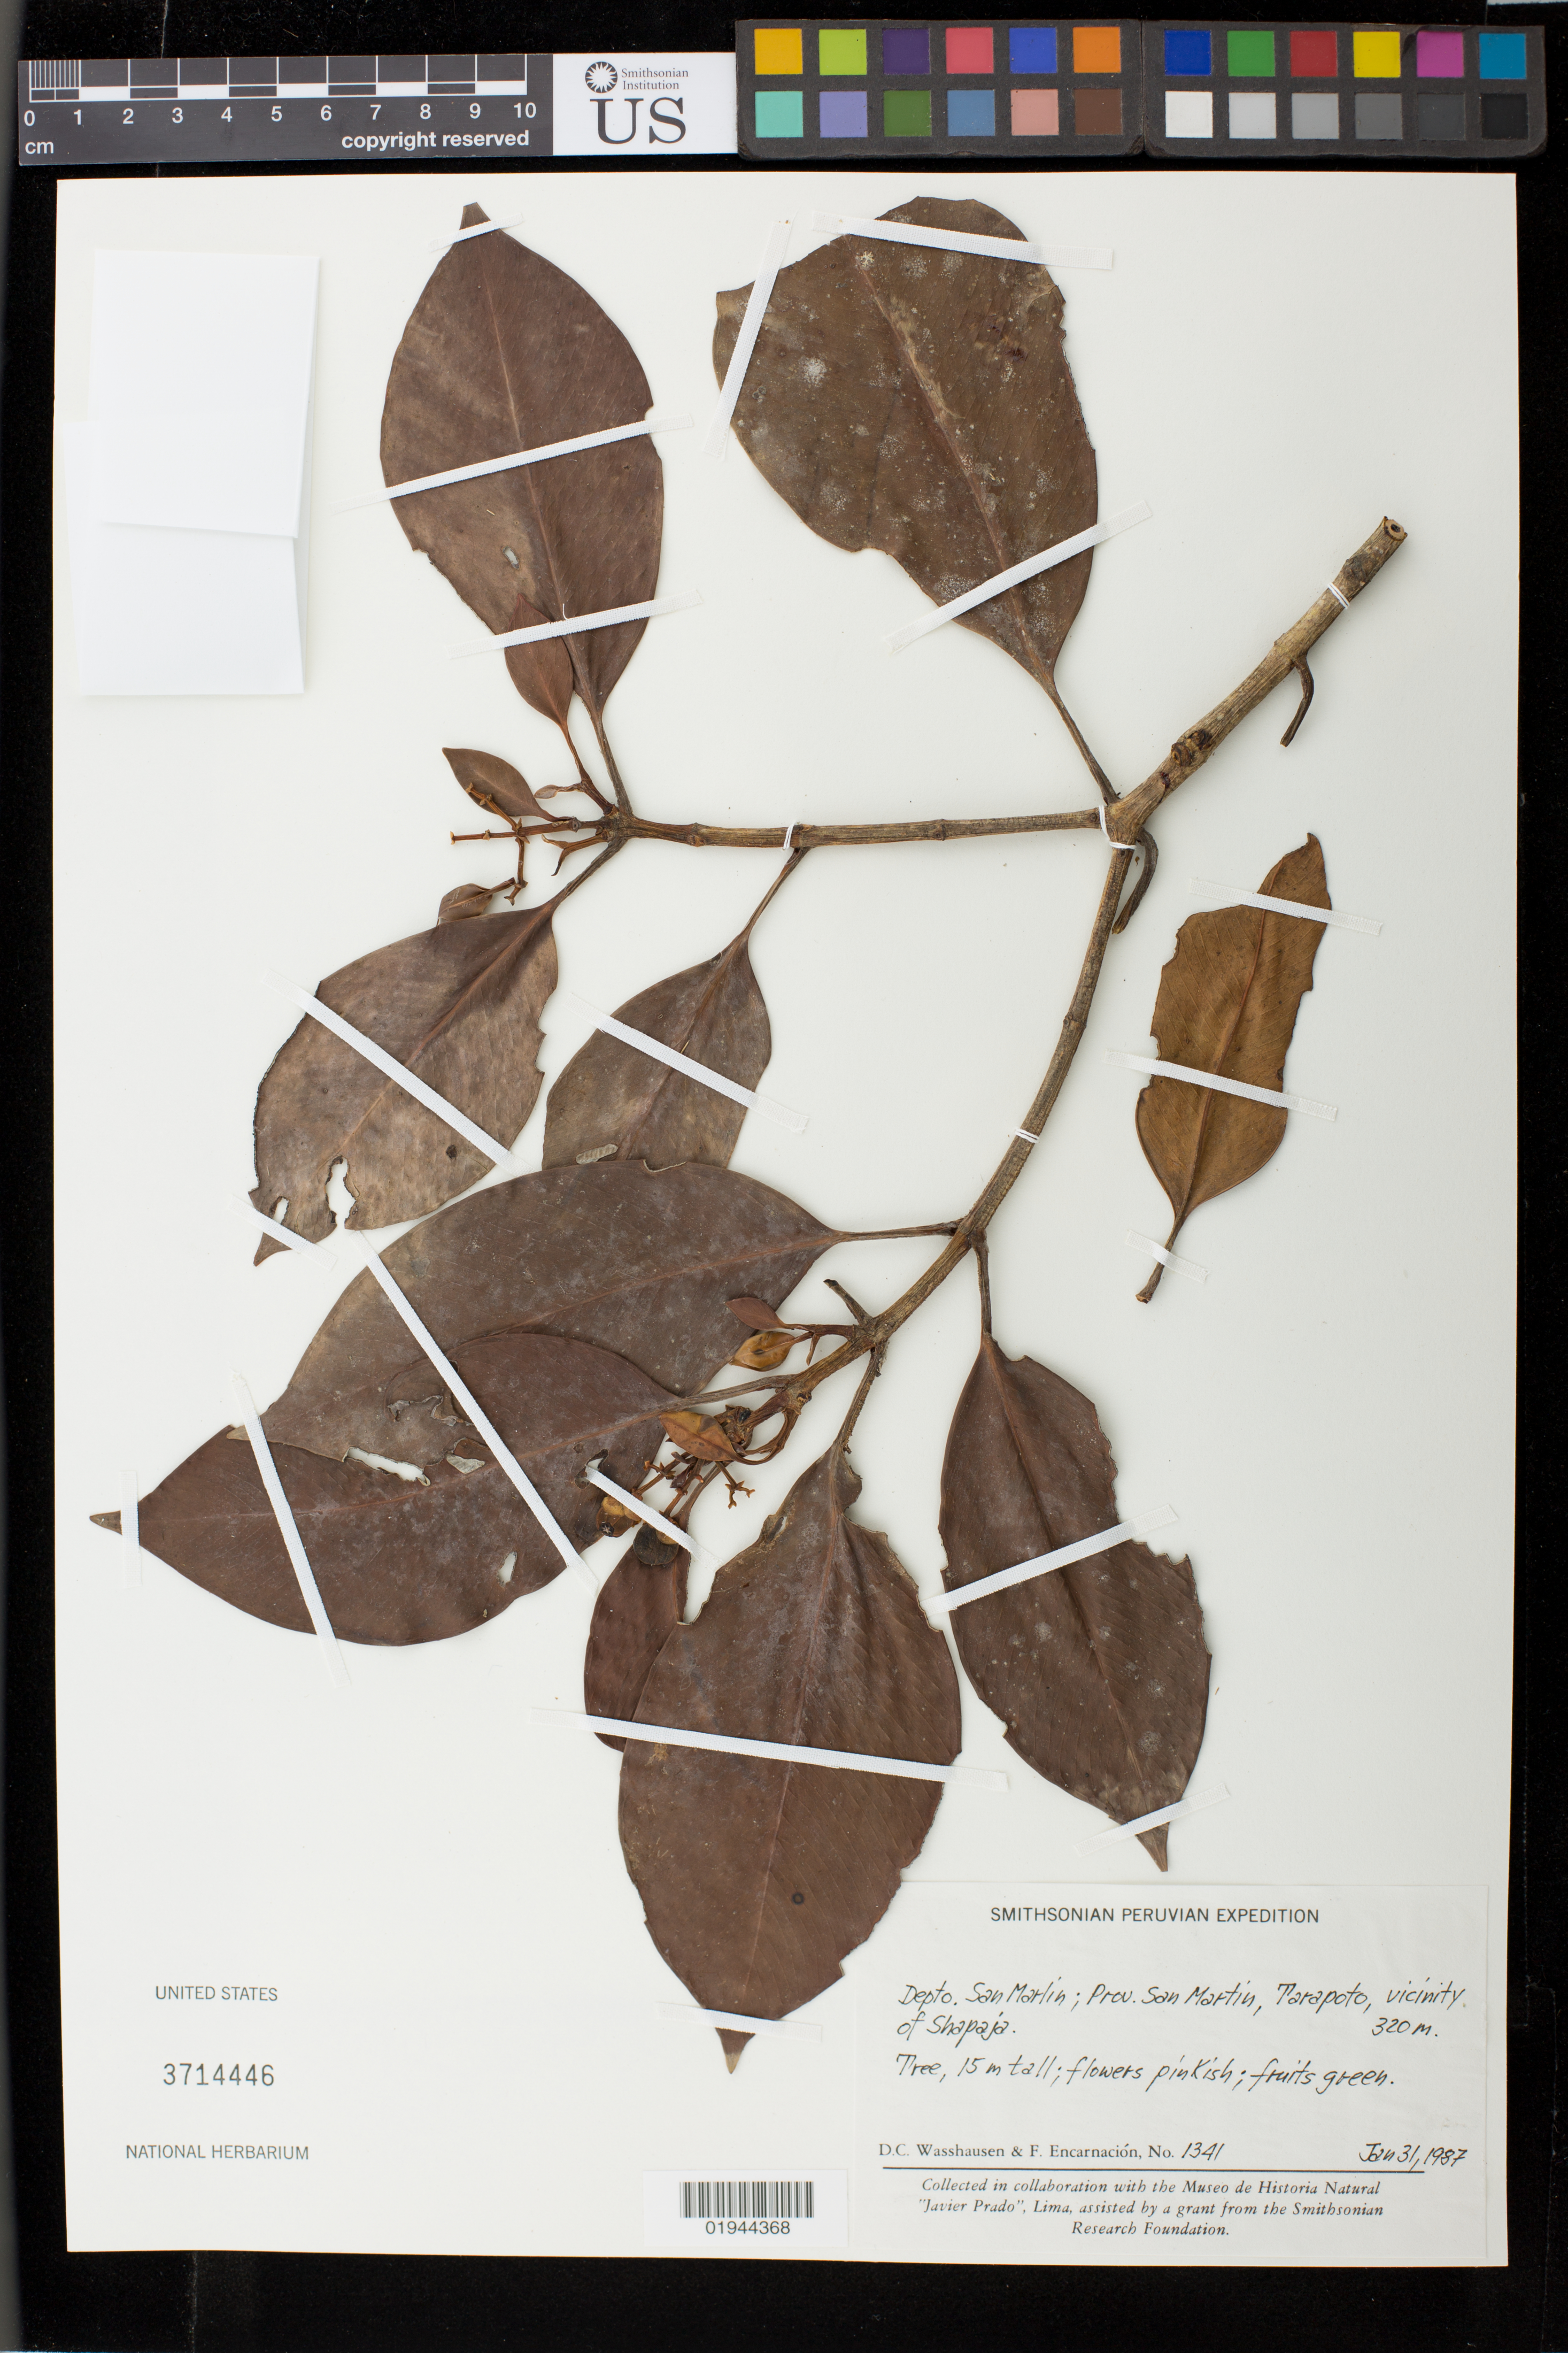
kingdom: Plantae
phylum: Tracheophyta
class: Magnoliopsida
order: Malpighiales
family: Clusiaceae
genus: Clusia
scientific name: Clusia sp.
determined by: Barbosa-Silva, R. G.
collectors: D. C. Wasshausen & F. Encarnación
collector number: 1341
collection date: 1987-01-31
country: Peru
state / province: San Martín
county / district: San Martín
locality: Tarapoto, vicinity of Shapaja.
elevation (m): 320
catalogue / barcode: US 3714446